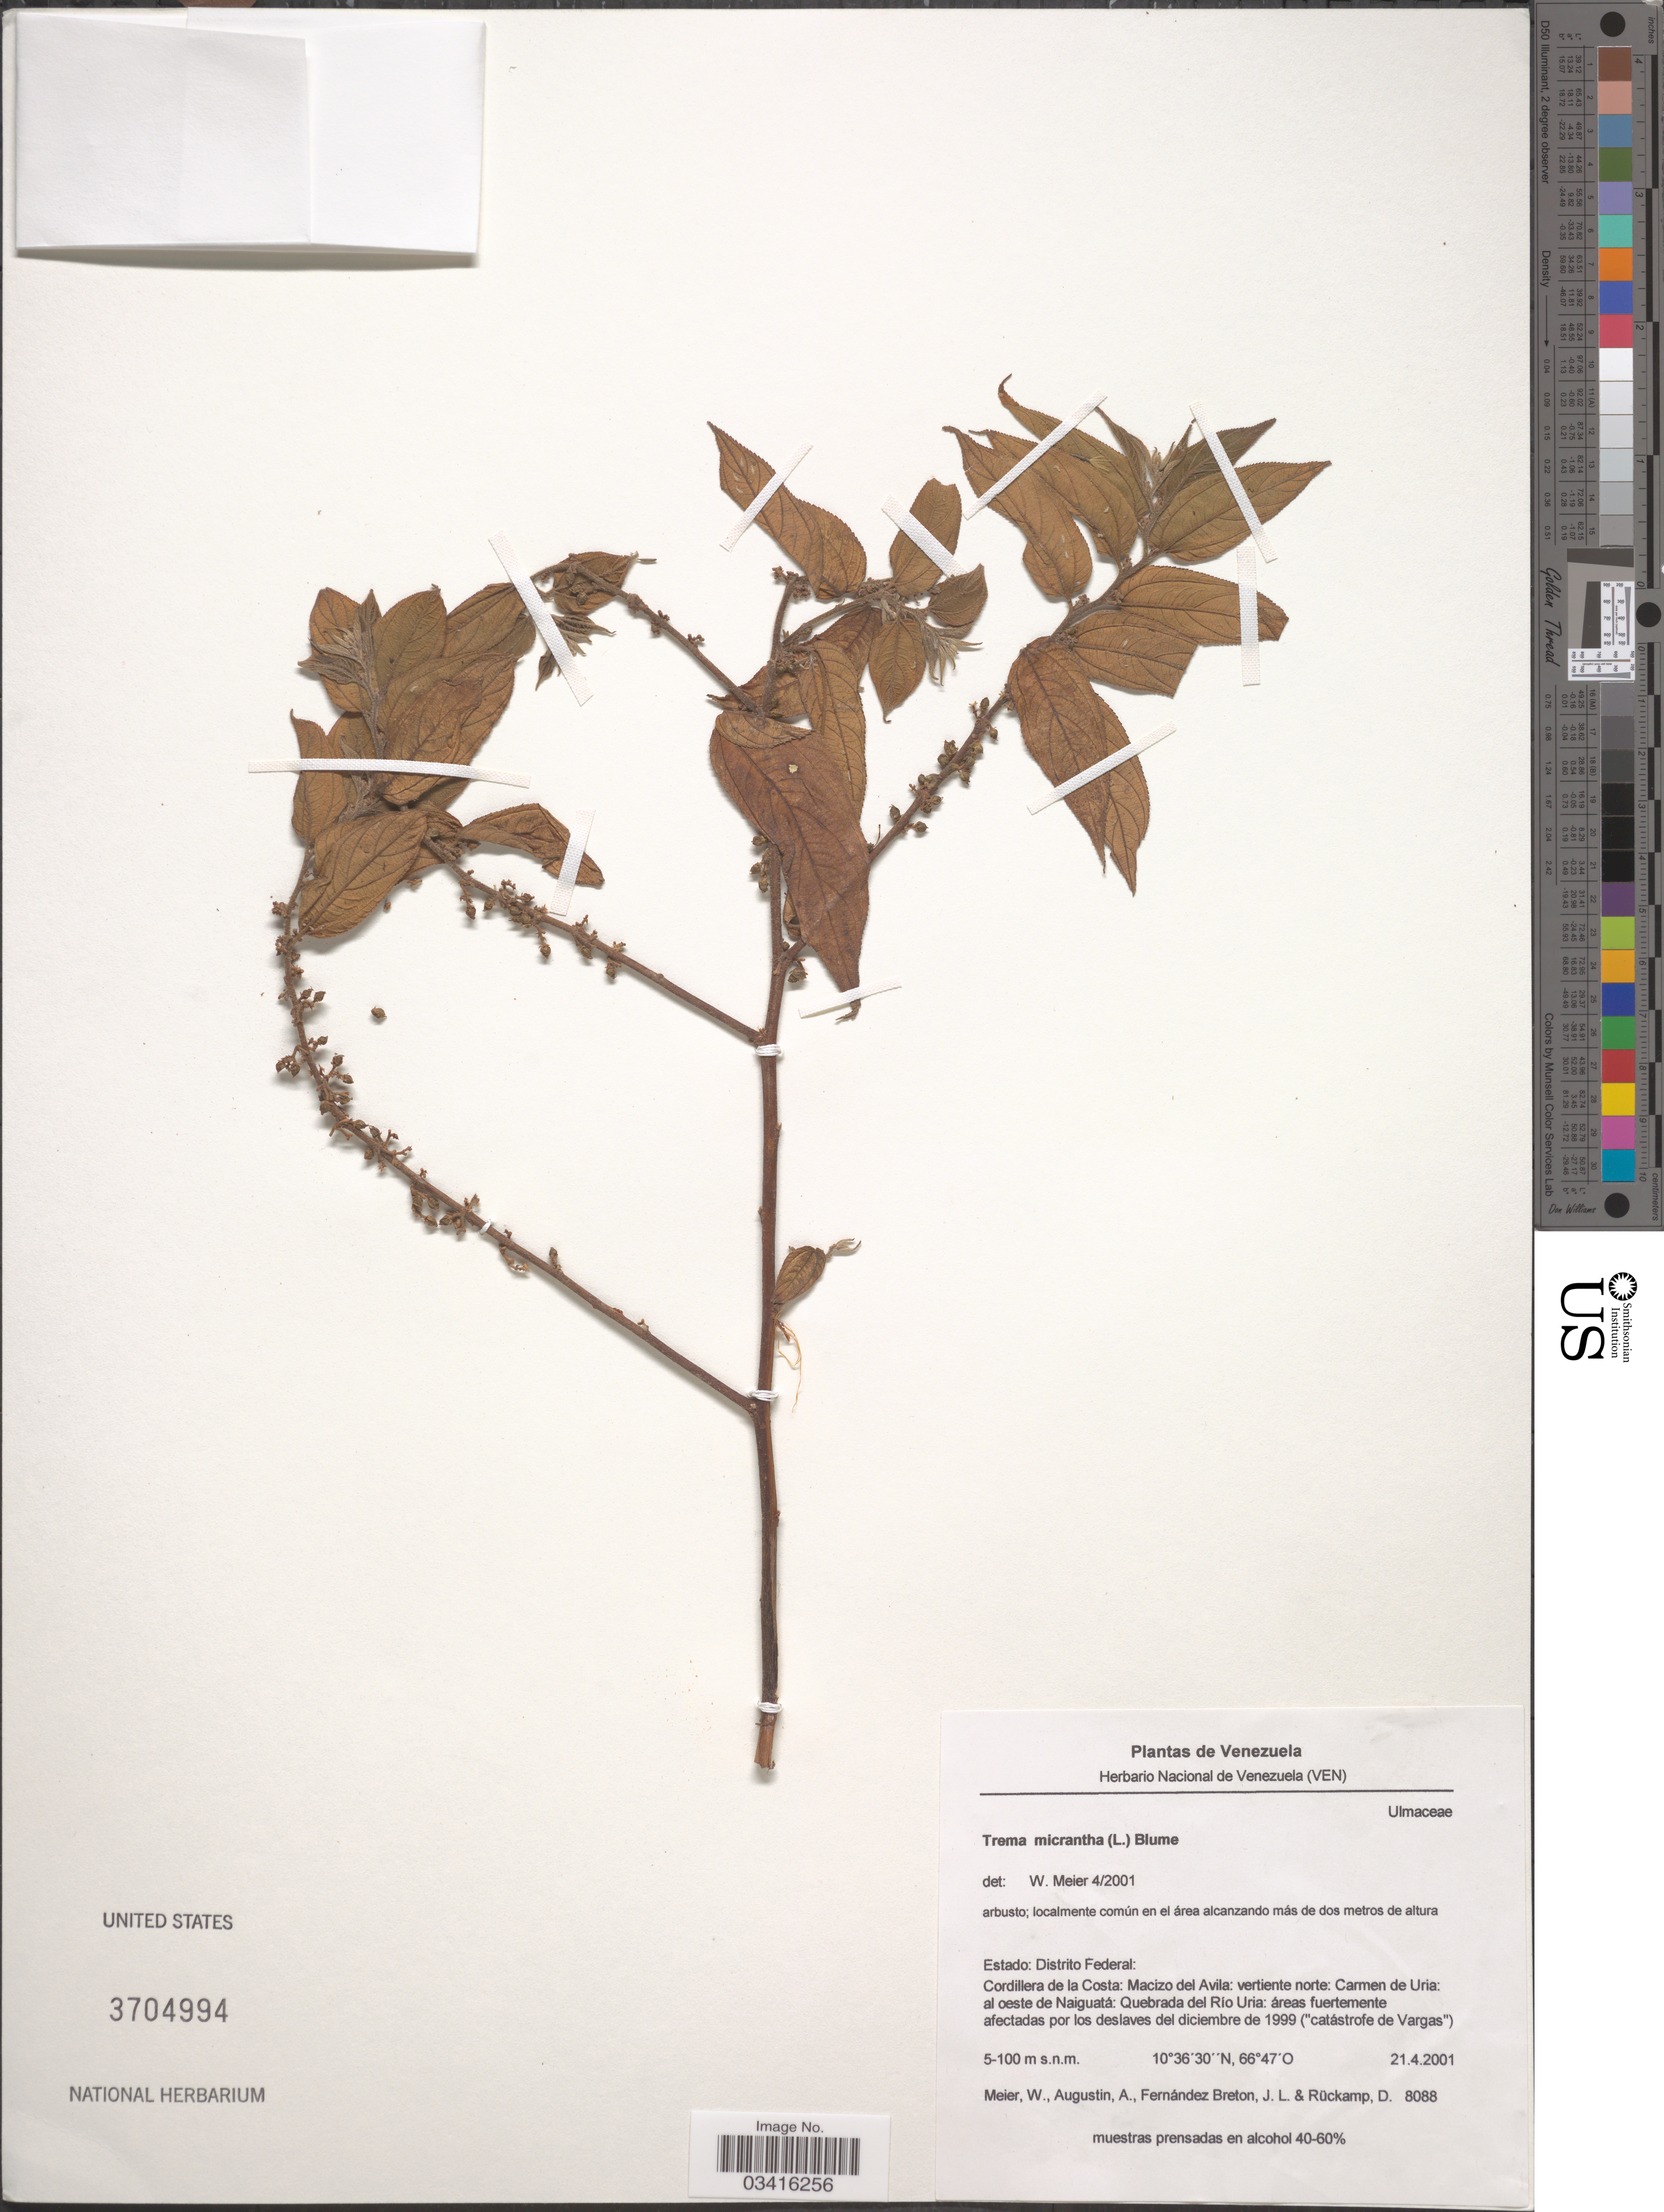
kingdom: Plantae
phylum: Tracheophyta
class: Magnoliopsida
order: Rosales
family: Cannabaceae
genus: Trema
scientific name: Trema micranthum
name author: (L.) Blume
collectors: W. Meier, A. Agustin, J. Fernandez Breton & D. Ruckamp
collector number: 8088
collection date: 2001-04-21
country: Venezuela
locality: Estado: Distrito Federal: Cordillera de la Costa: Macizo del Avila: vertiente norte: Carmen de Uria: al oeste Naiguatá: Quebrada del Rio Uria. ("catástrofe de Vargas").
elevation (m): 5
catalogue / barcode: US 3704994